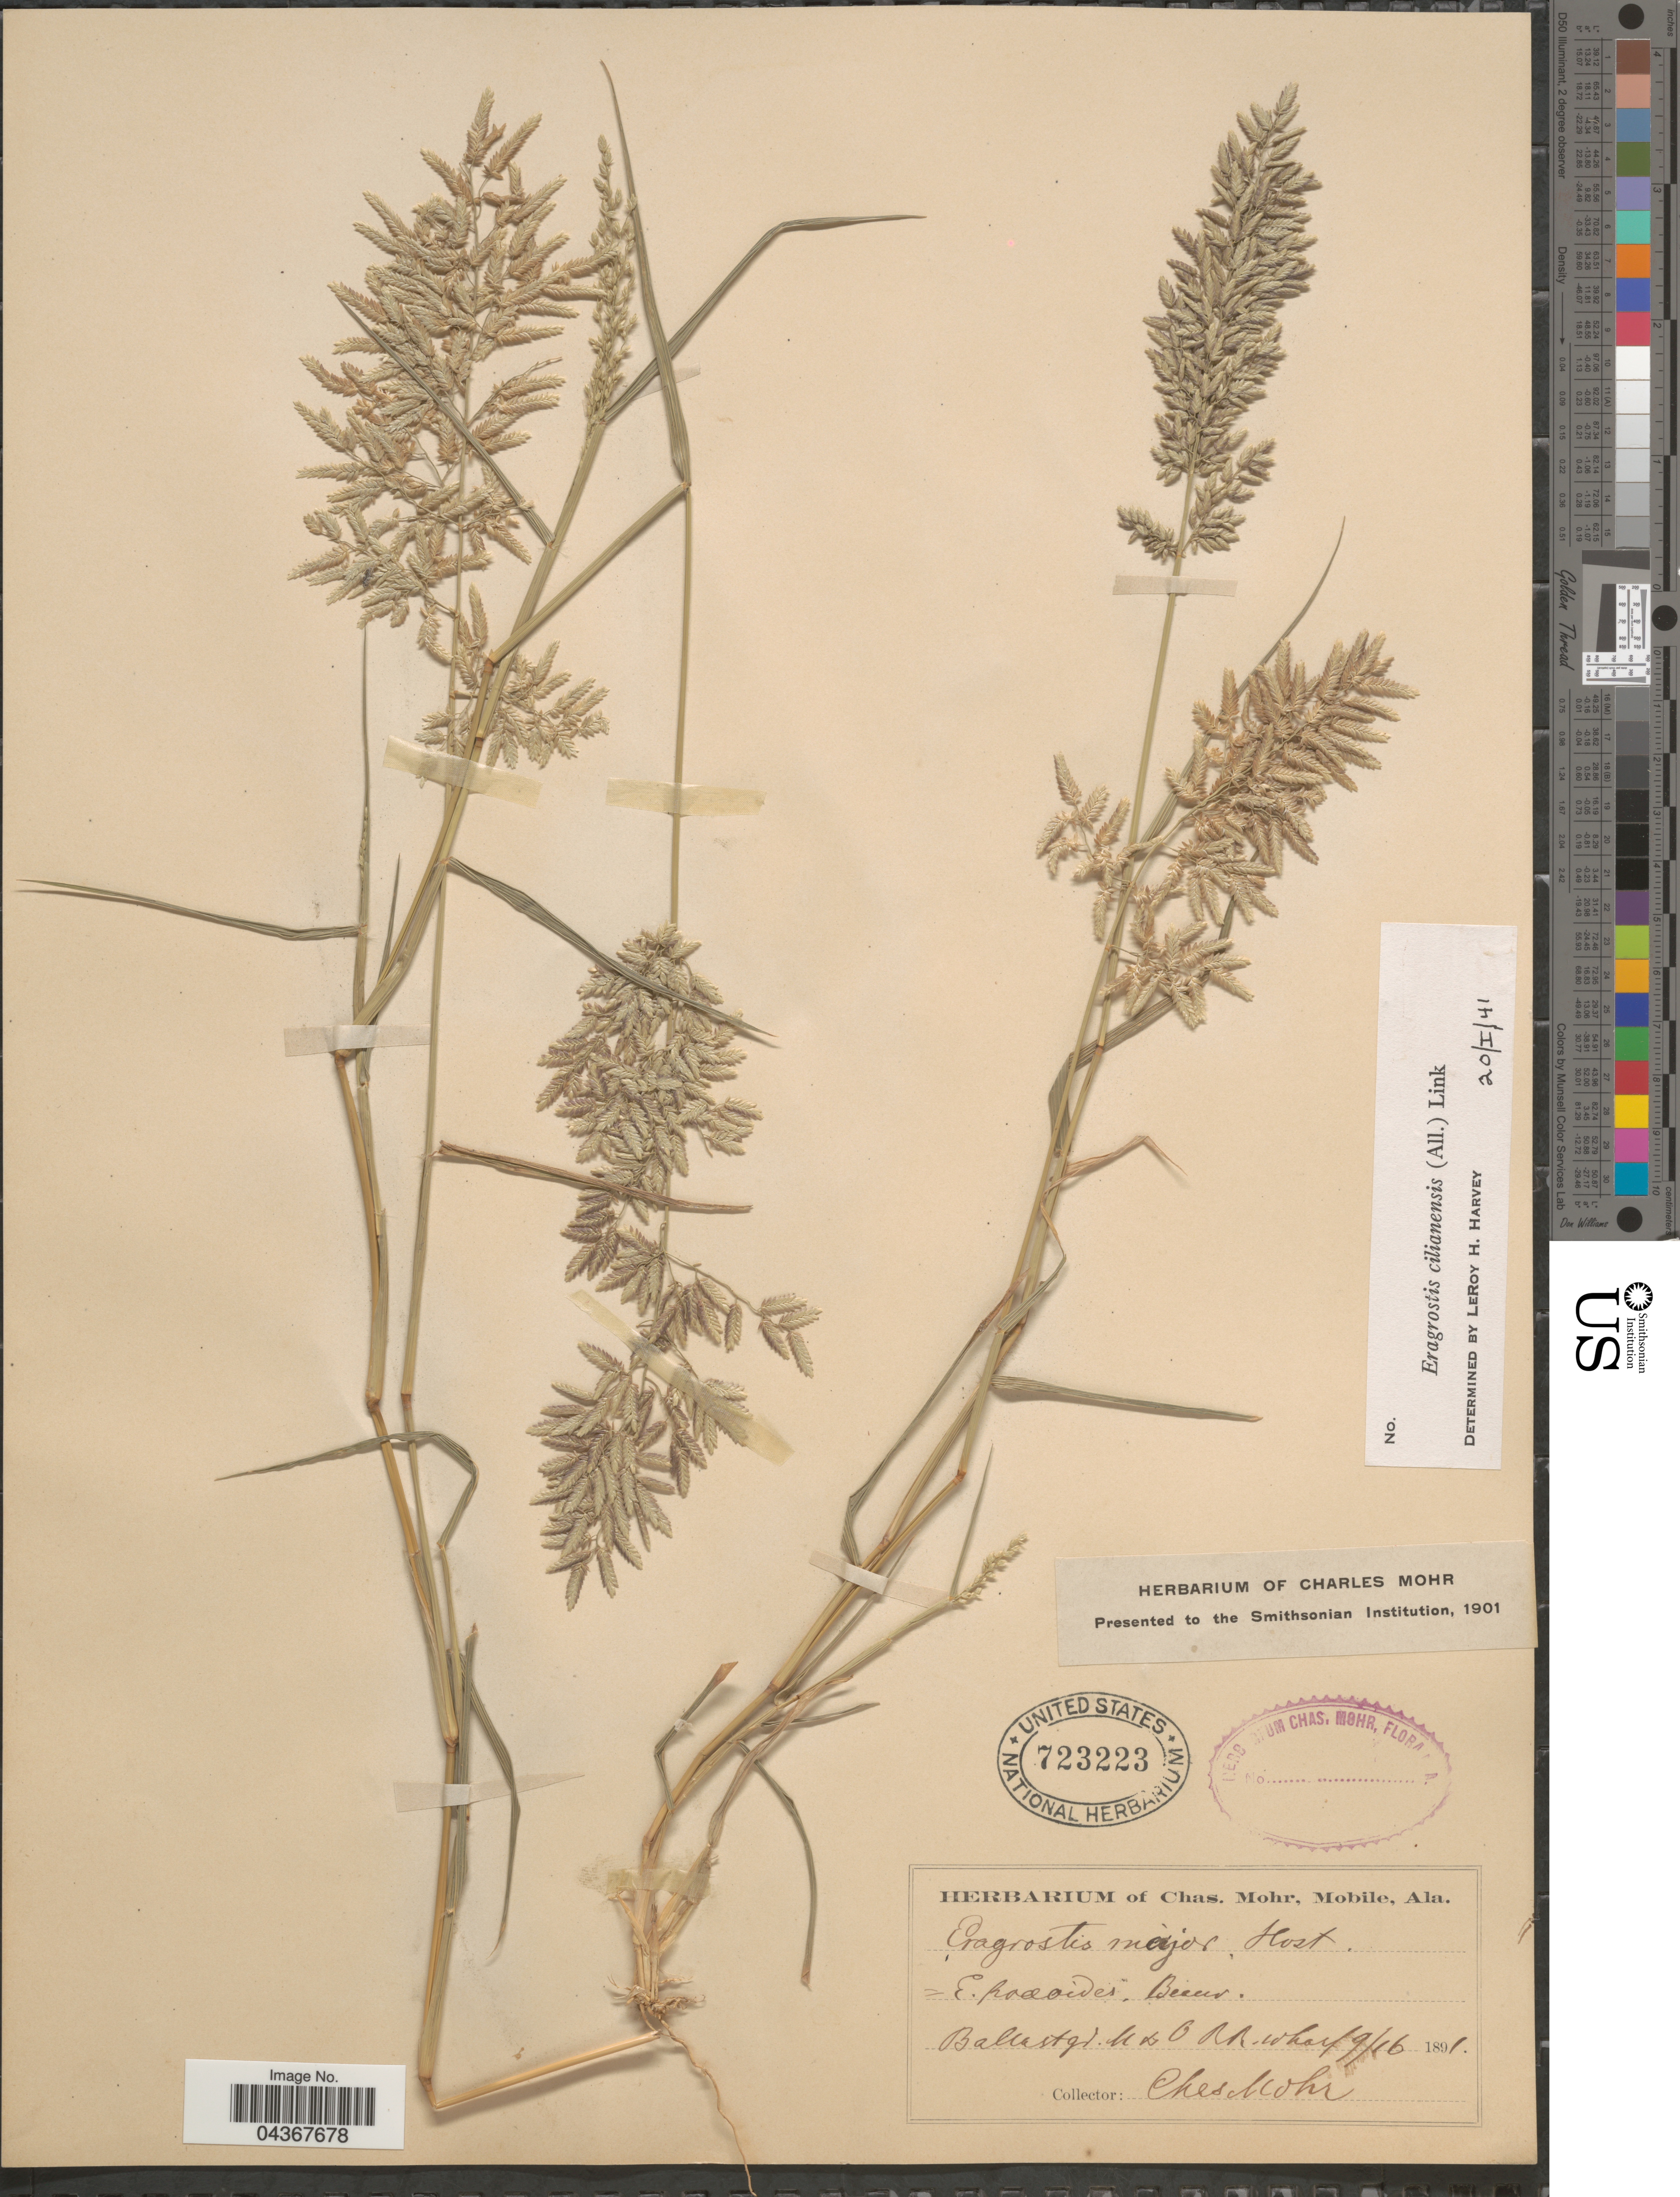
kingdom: Plantae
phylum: Tracheophyta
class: Liliopsida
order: Poales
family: Poaceae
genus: Eragrostis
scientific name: Eragrostis cilianensis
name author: (Bellardi) Vignolo ex Janch.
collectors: Mohr, C. T. (herbarium)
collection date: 1891-09-16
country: United States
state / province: Alabama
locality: Ballast gr. M. & O RR. wharf.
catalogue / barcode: US 723223